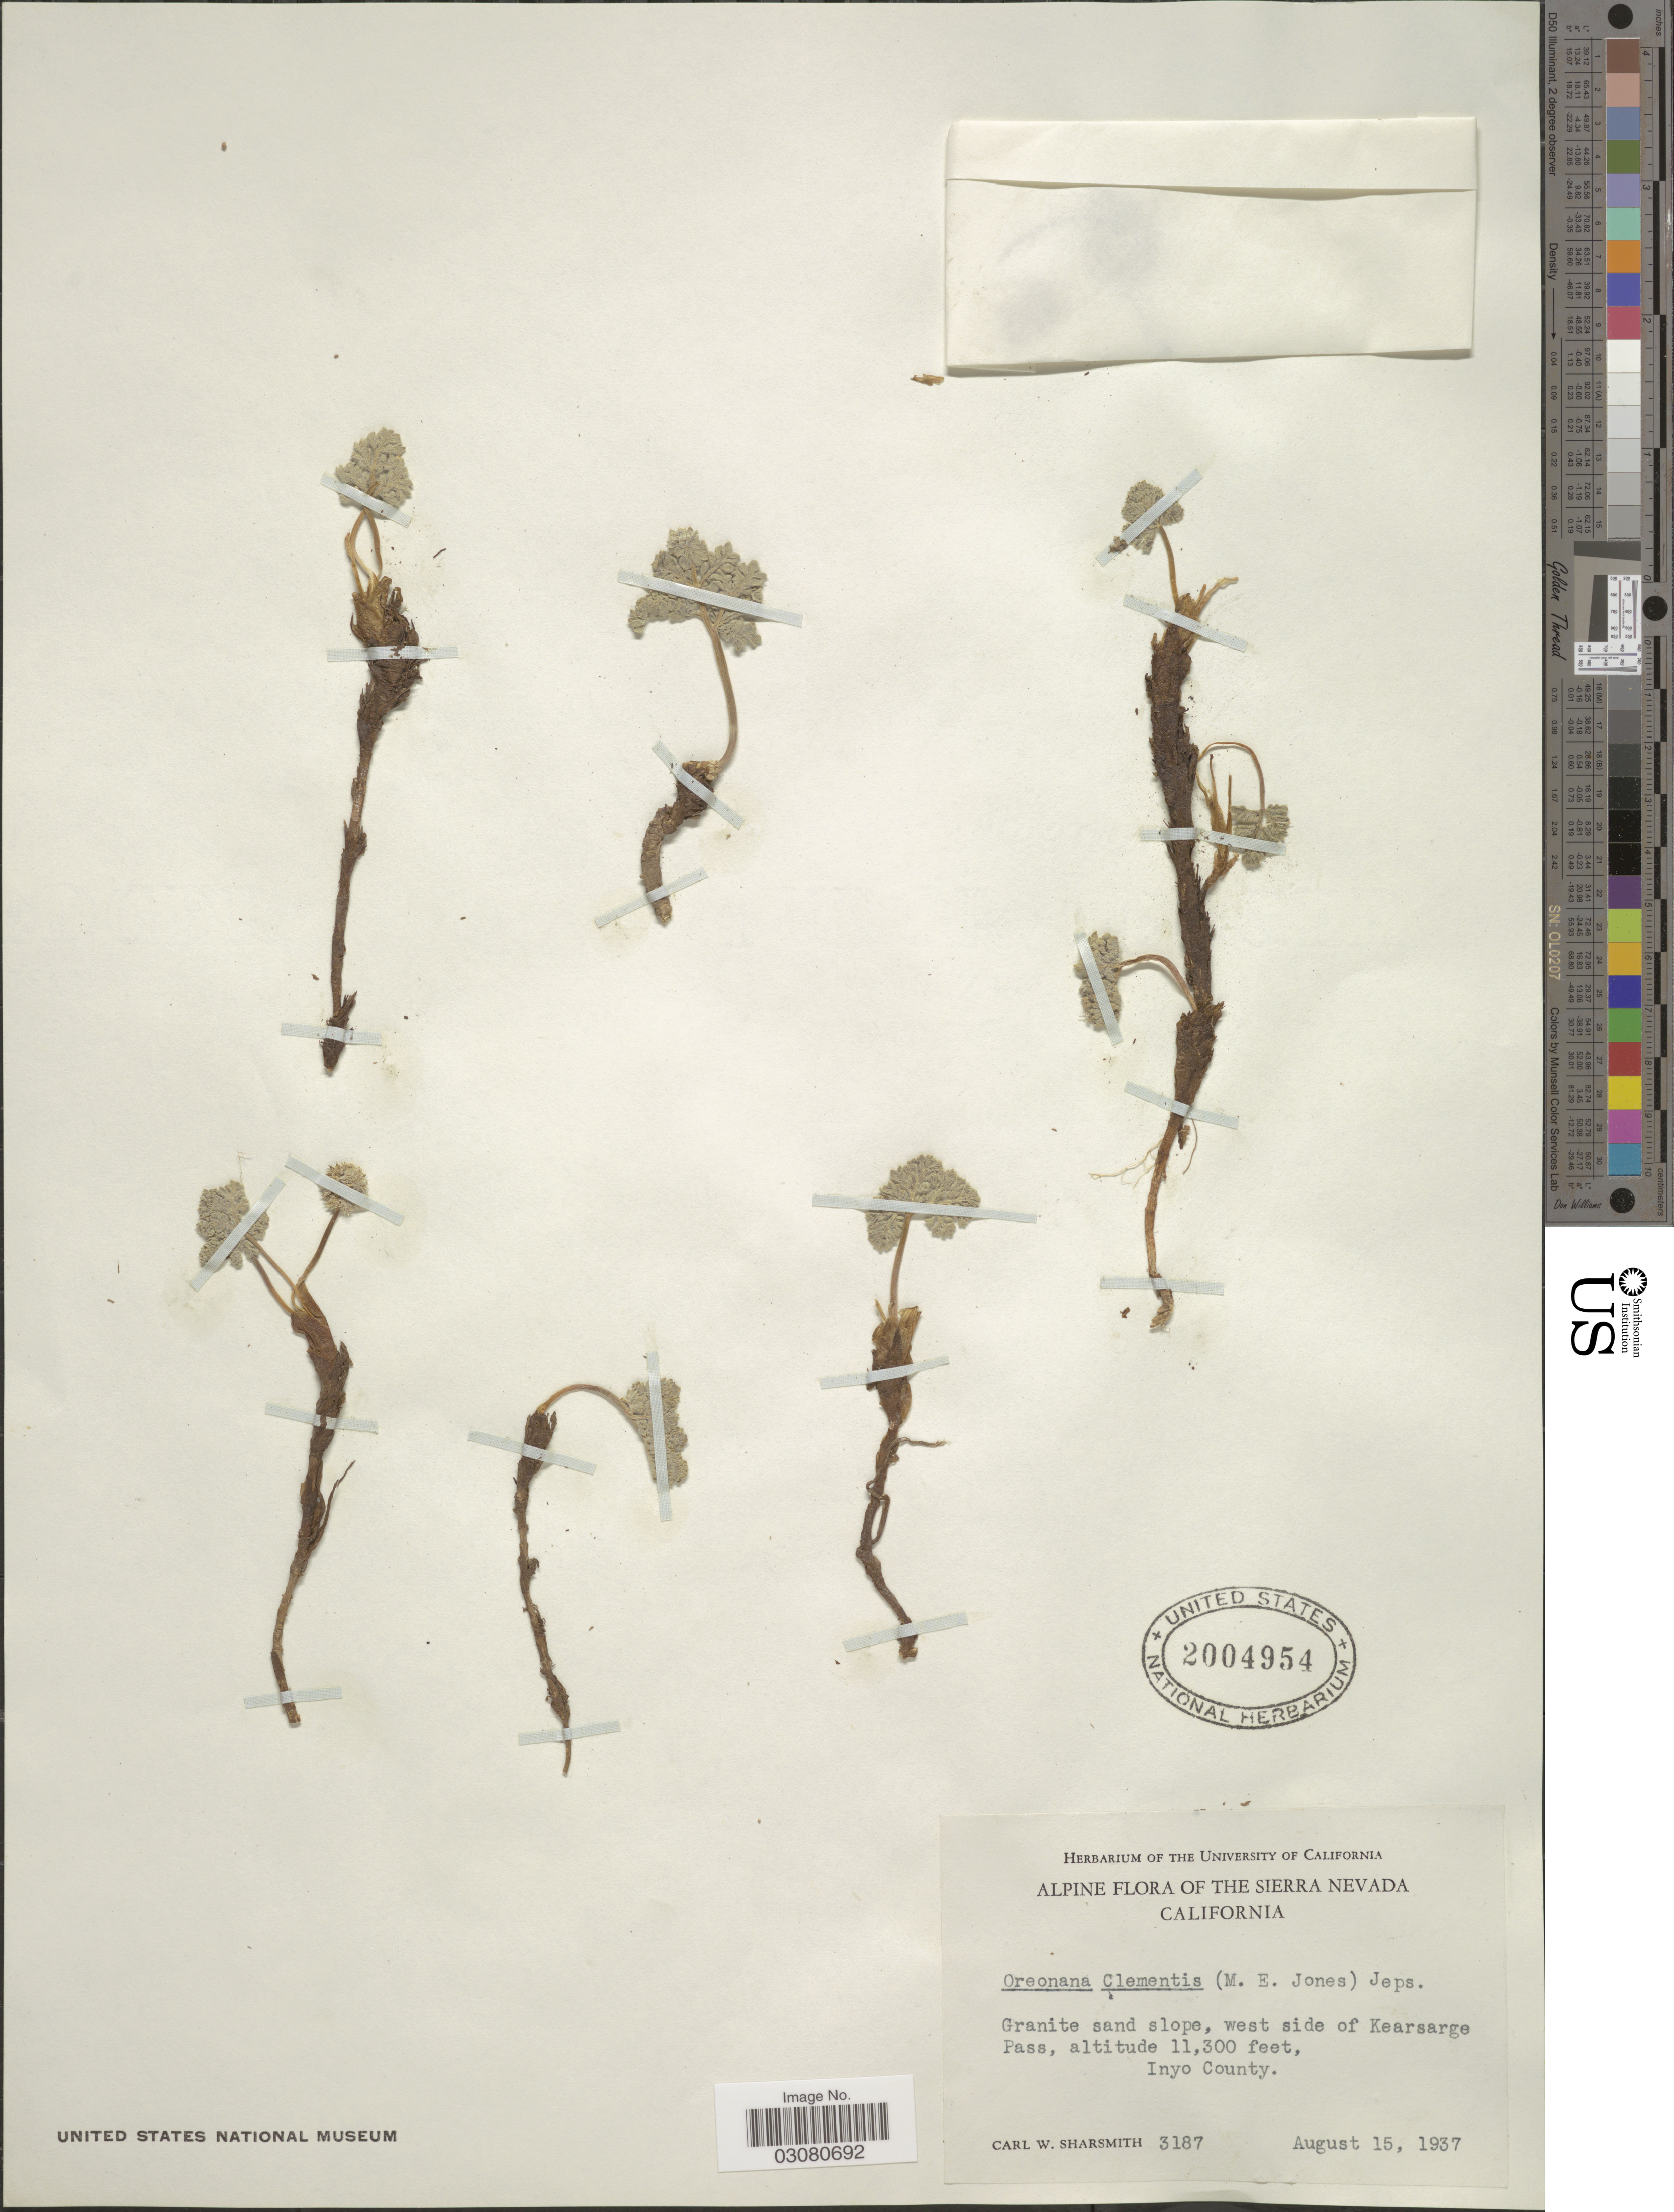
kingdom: Plantae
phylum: Tracheophyta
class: Magnoliopsida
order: Apiales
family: Apiaceae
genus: Oreonana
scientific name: Oreonana clementis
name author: (M.E. Jones) Jeps.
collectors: C. Sharsmith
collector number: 3187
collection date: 1937-08-15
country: United States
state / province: California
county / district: Inyo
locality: The Sierra Nevada. West side of Kearsarge Pass. Inyo County.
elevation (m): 3444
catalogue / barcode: US 2004954